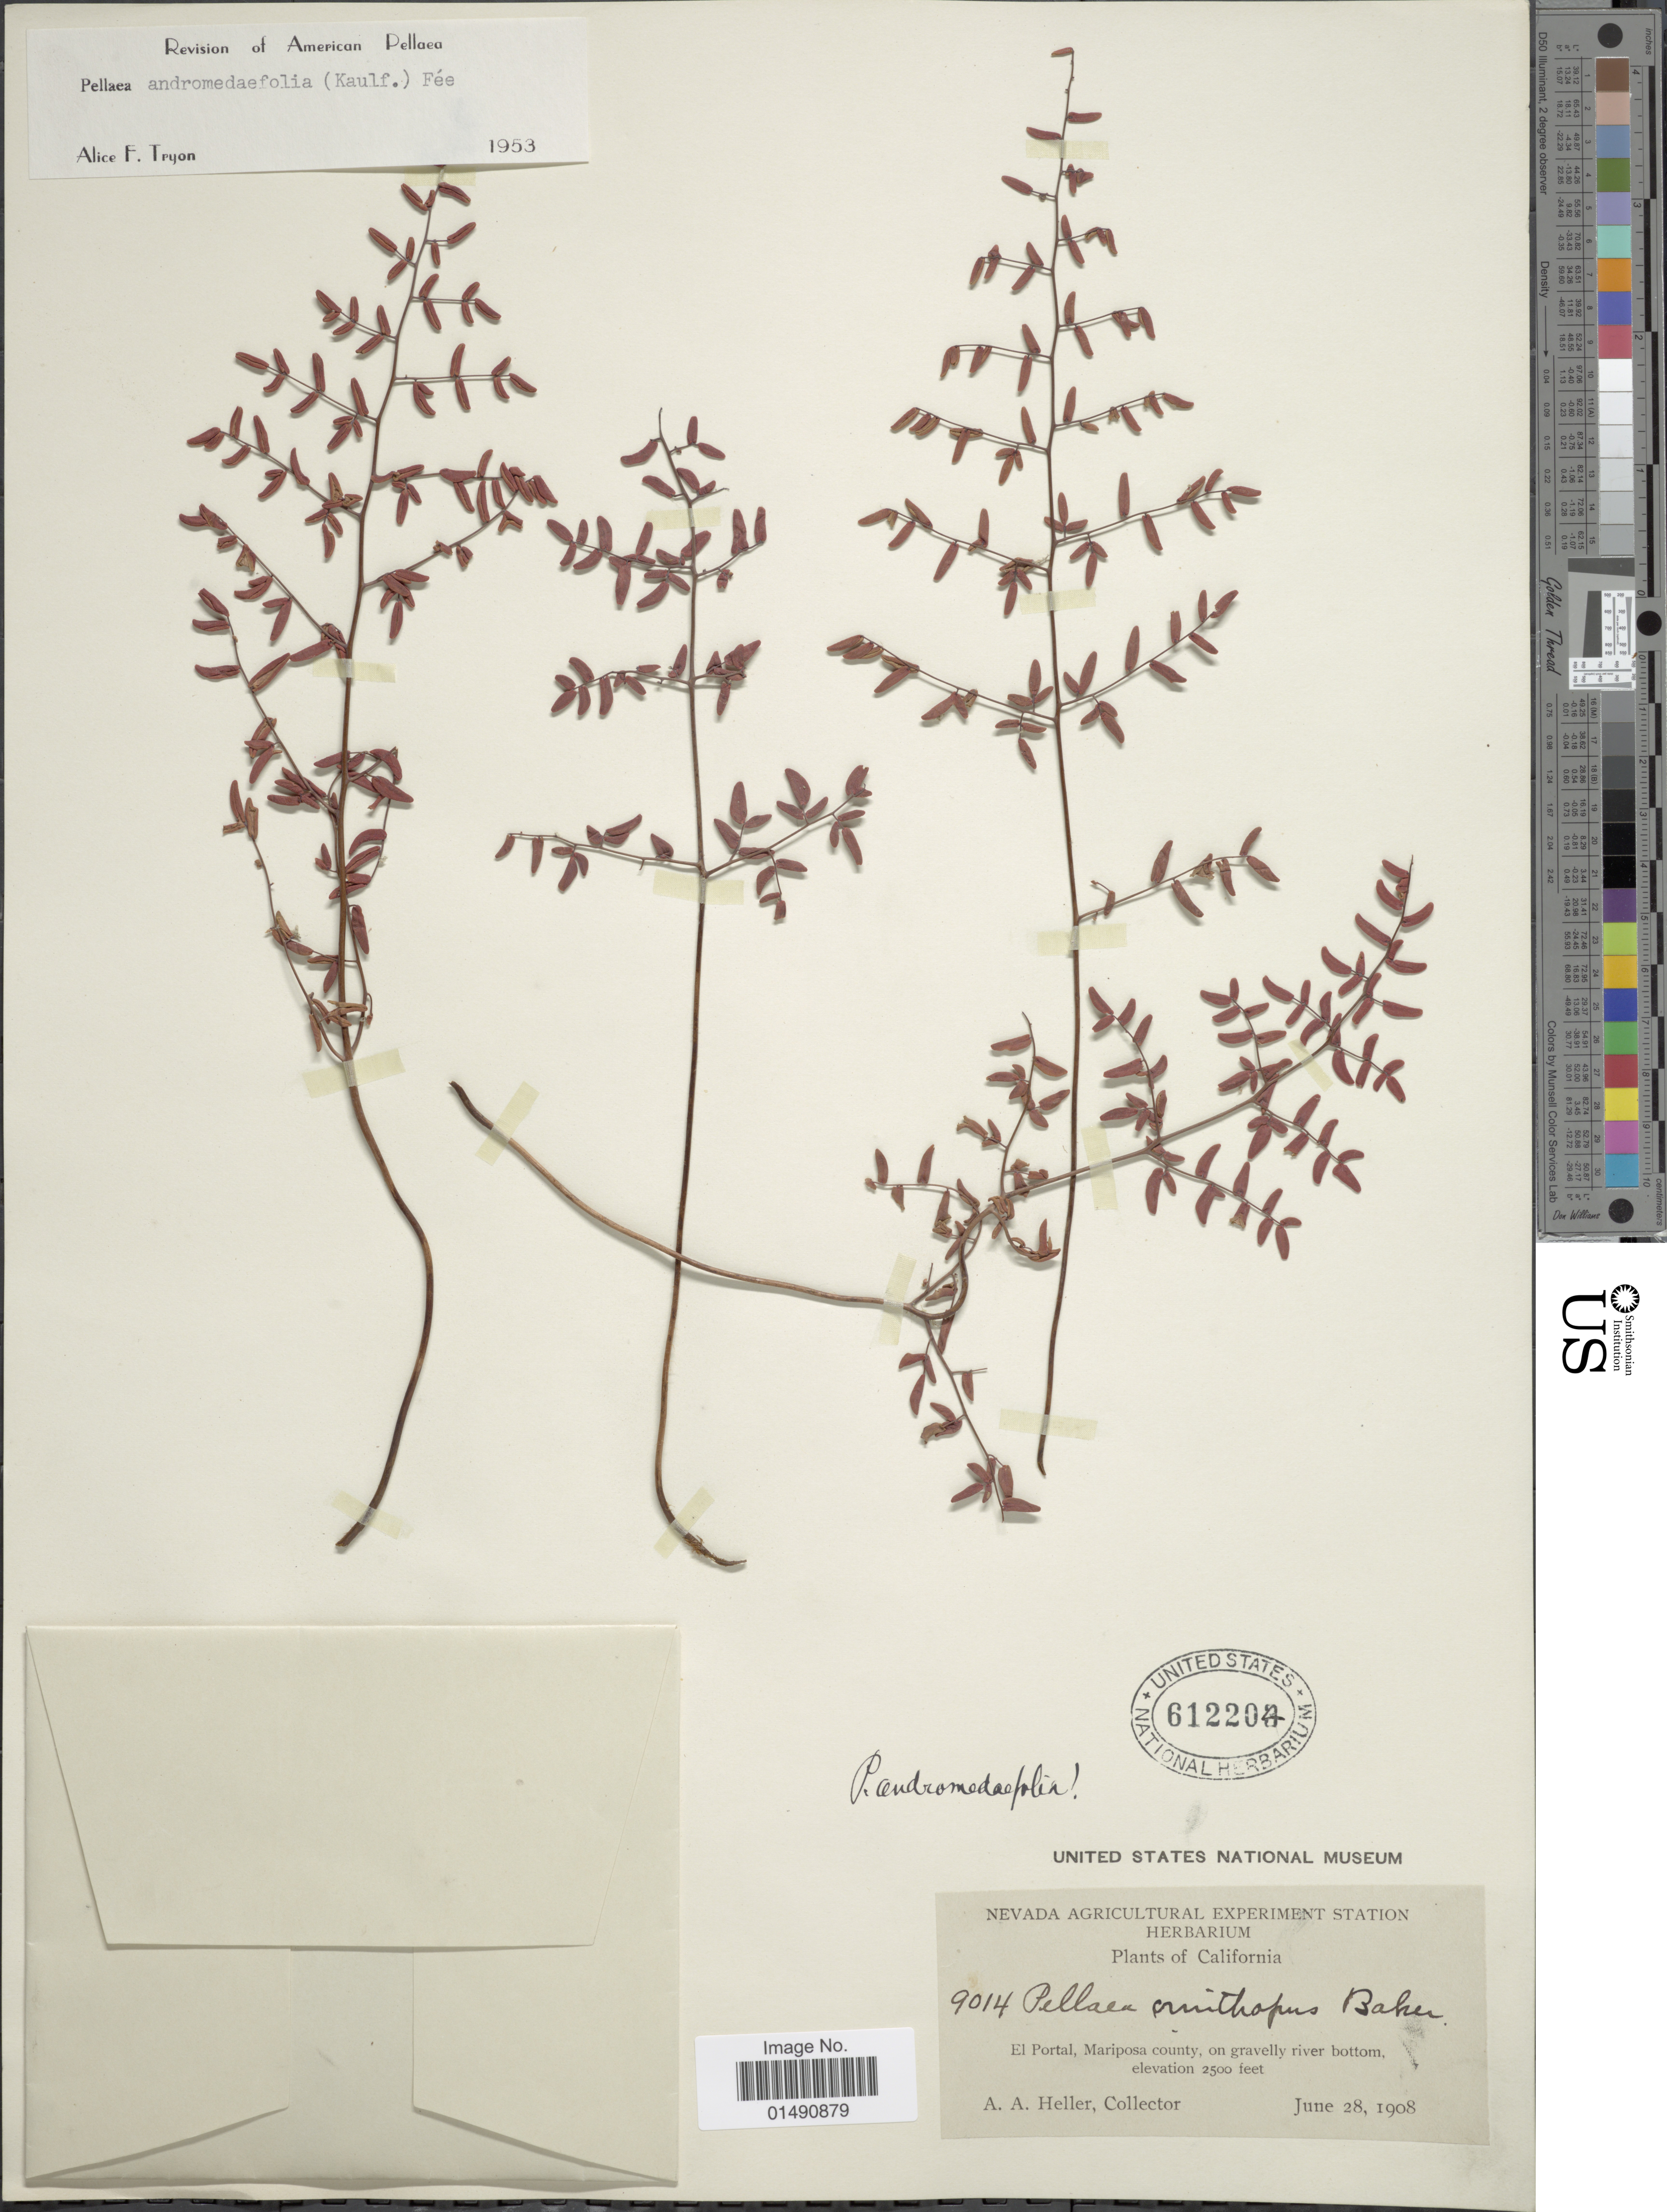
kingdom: Plantae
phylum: Tracheophyta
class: Polypodiopsida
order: Polypodiales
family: Pteridaceae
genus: Pellaea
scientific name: Pellaea andromedifolia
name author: (Kaulf.) Fée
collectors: A. A. Heller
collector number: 9014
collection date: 1908-06-28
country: United States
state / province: California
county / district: Mariposa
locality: El Portal, Marposa County, on gravelly river bottom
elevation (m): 762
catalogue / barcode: US 612204